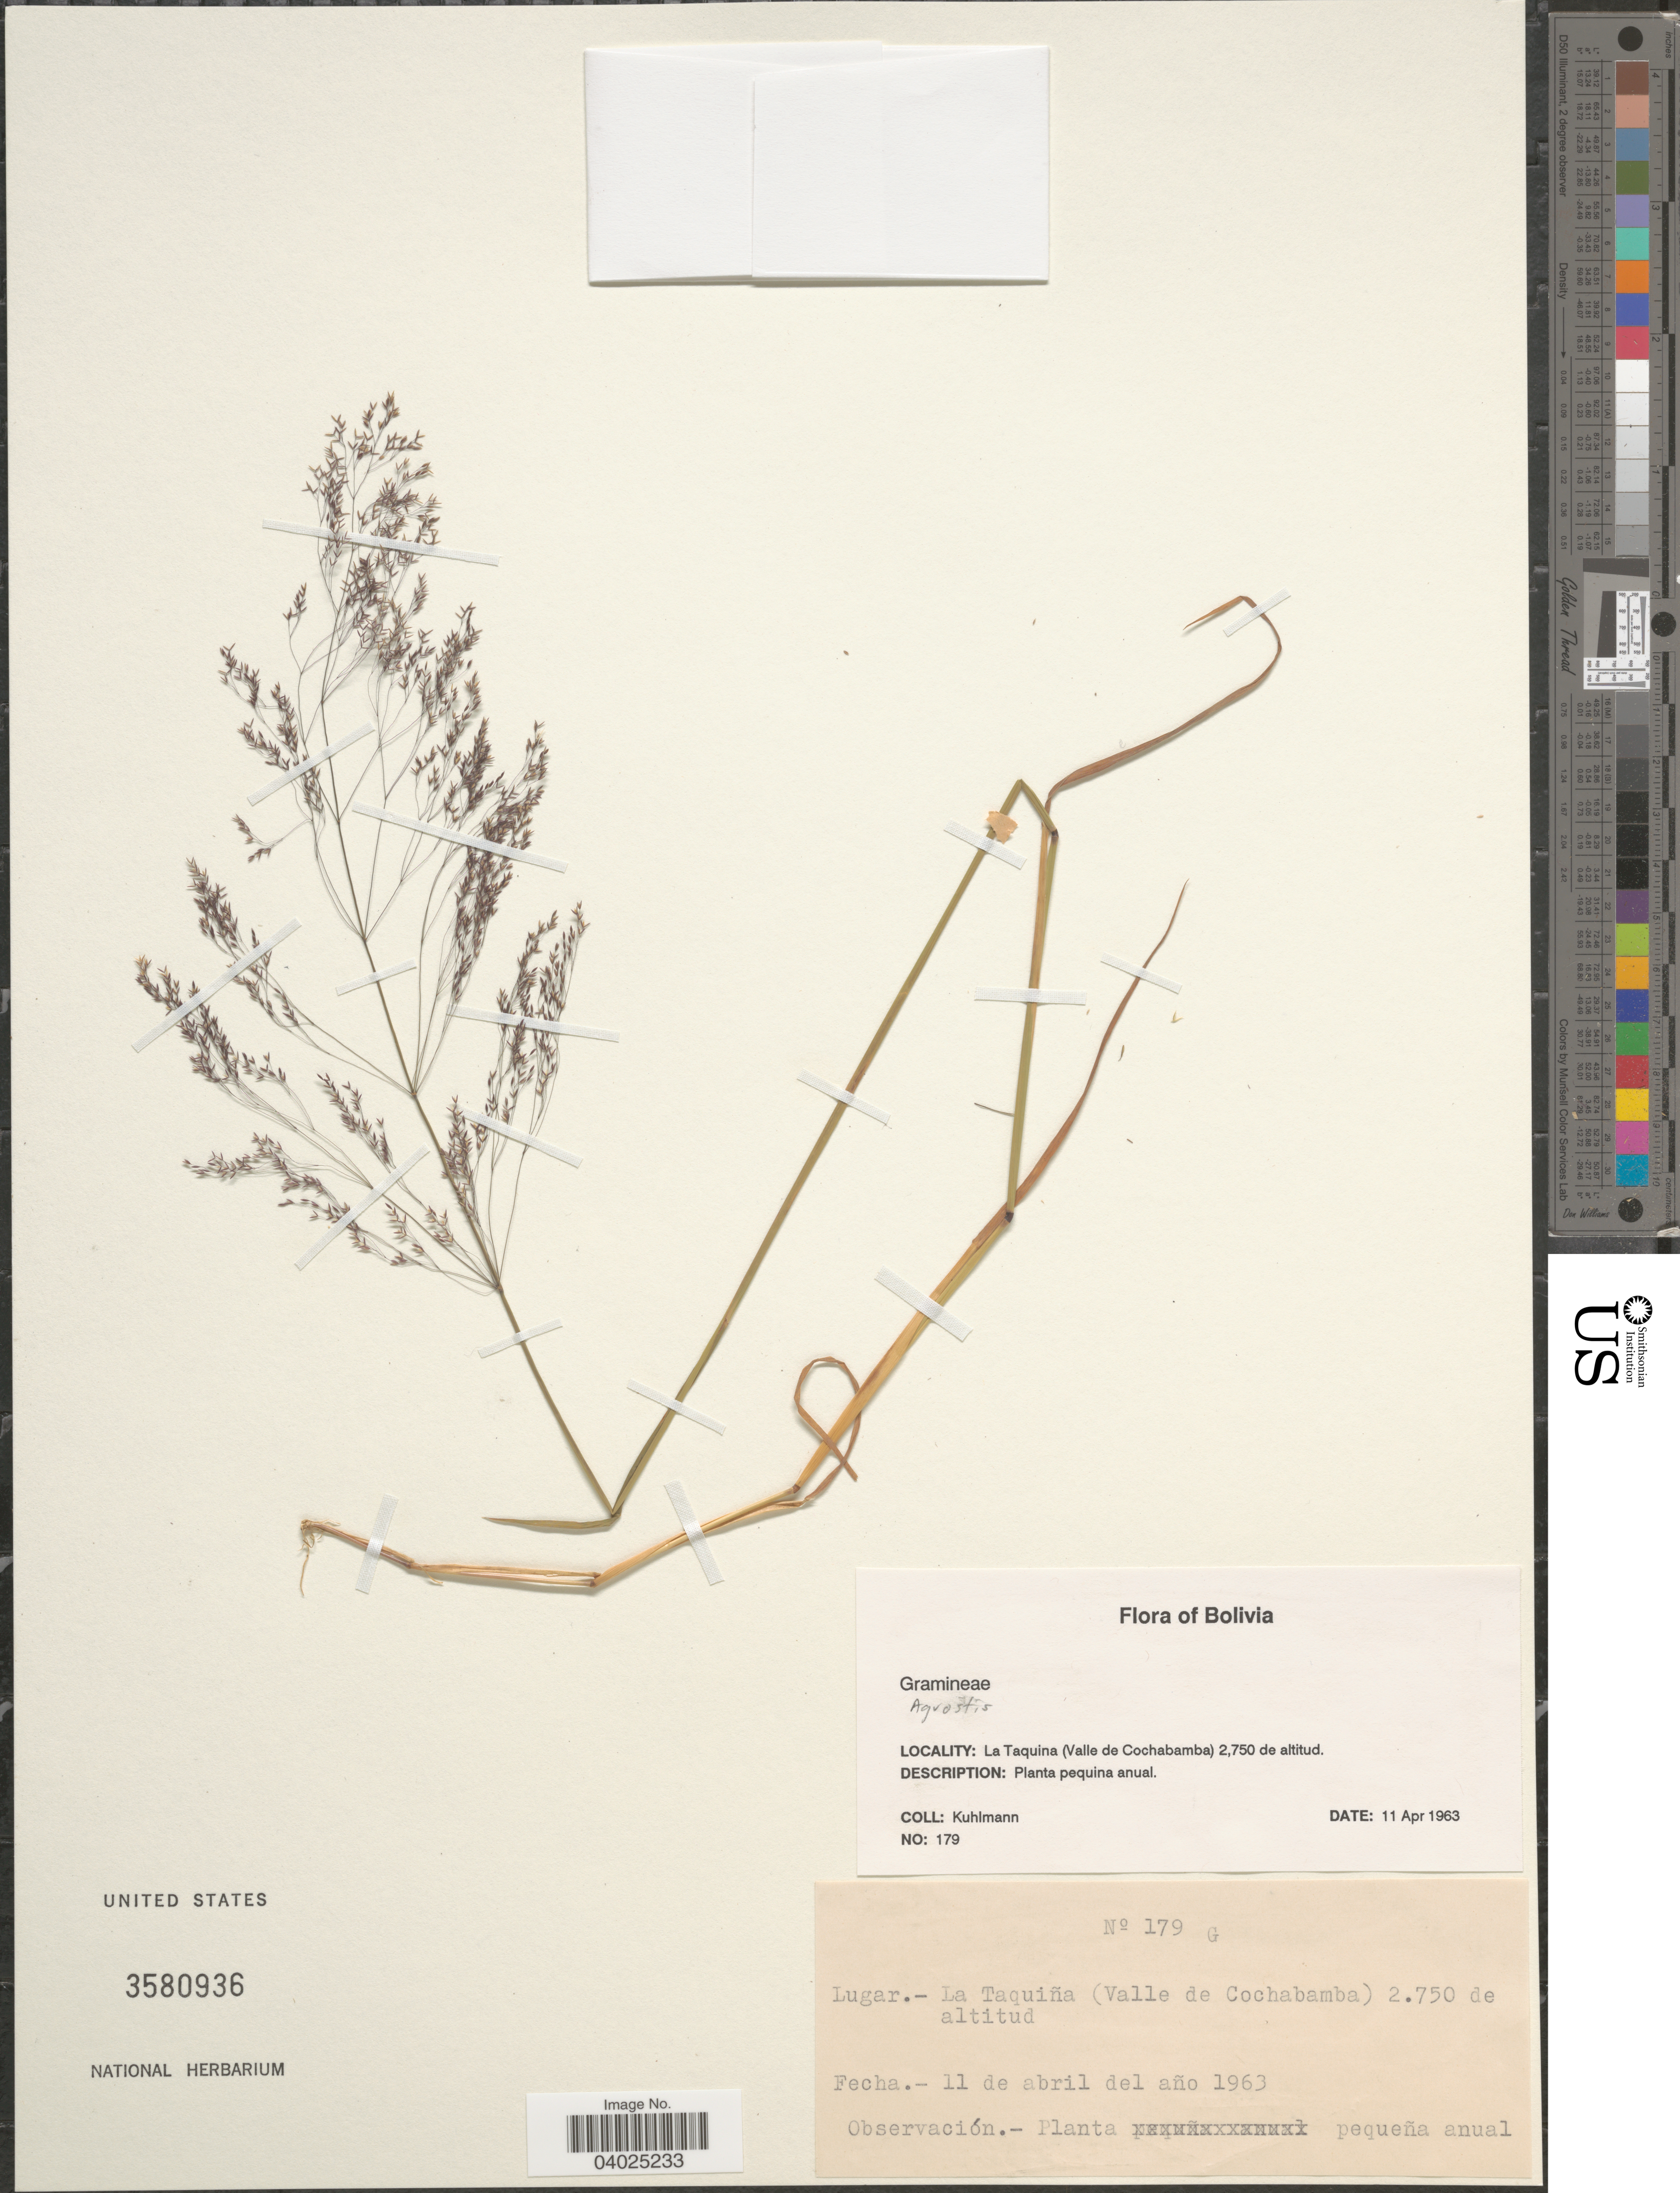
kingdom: Plantae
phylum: Tracheophyta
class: Liliopsida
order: Poales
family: Poaceae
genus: Agrostis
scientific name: Agrostis sp.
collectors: -- Kuhlmann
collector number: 179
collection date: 1963-04-11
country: Bolivia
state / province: Cochabamba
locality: La Taquina (Valle de Cochabamba).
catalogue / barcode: US 3580936